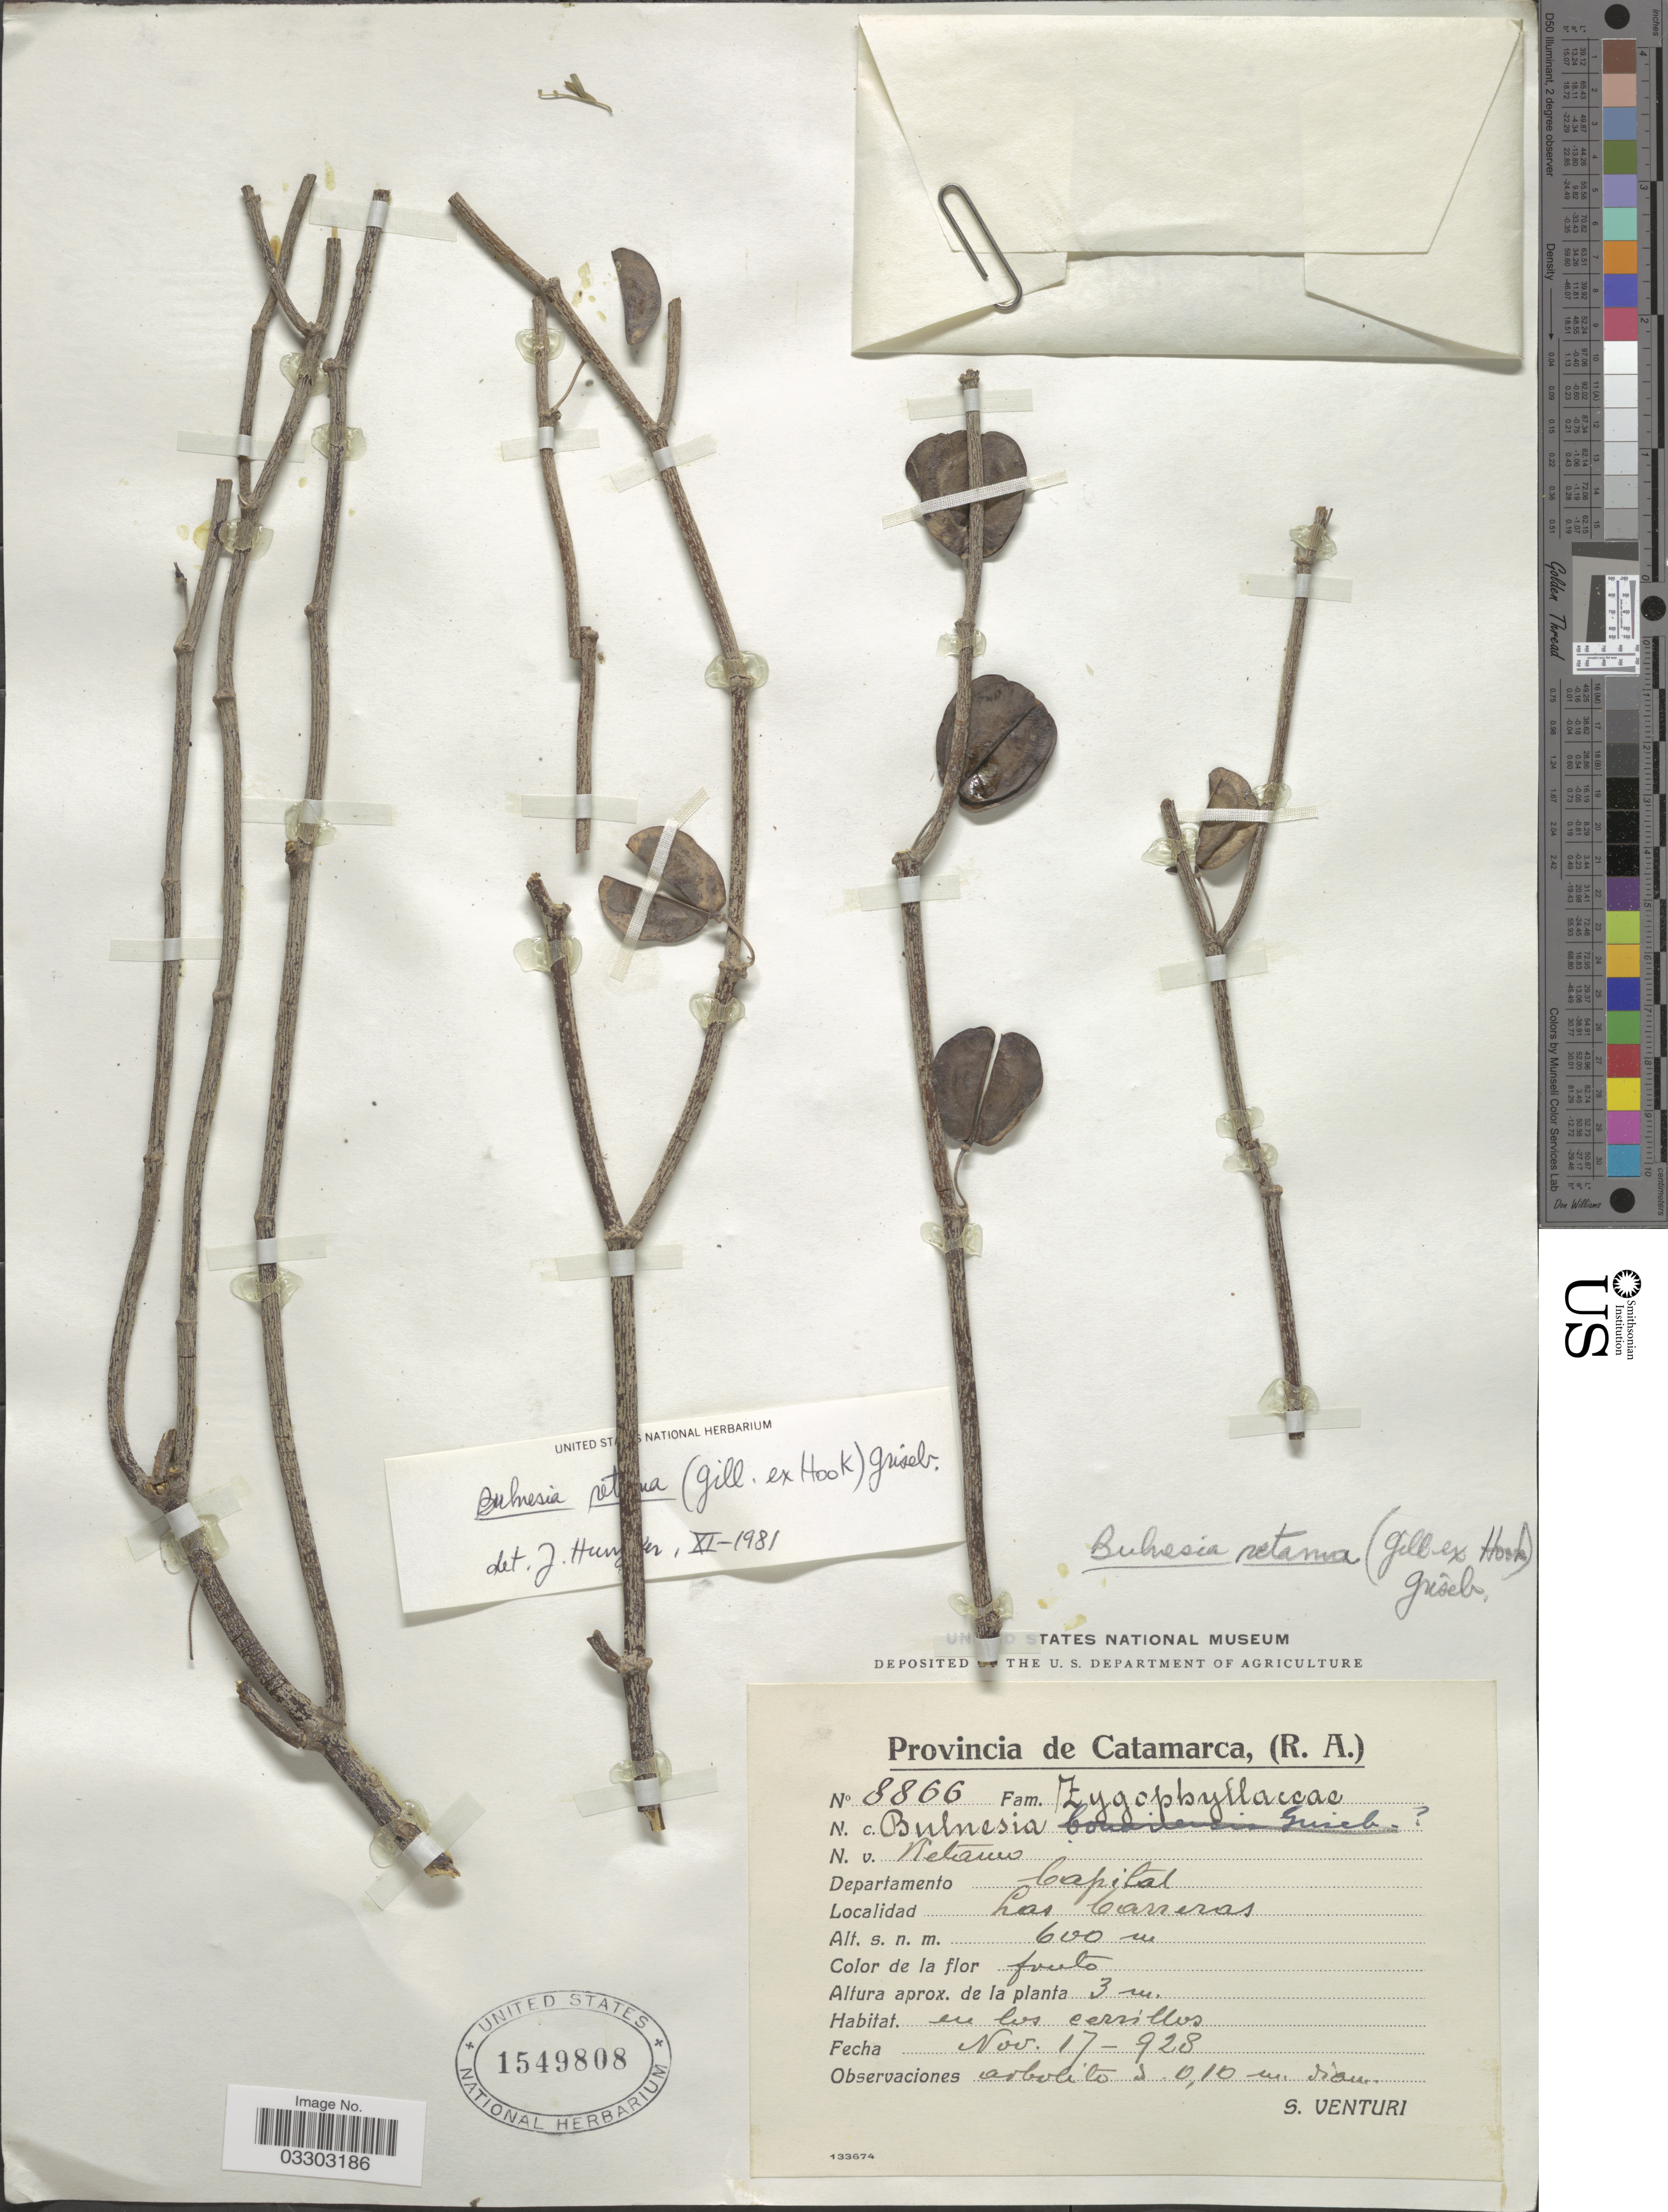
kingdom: Plantae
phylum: Tracheophyta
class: Magnoliopsida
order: Zygophyllales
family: Zygophyllaceae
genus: Bulnesia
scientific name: Bulnesia retama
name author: (Gillies ex Hook. & Arn.) Griseb.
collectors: S. Venturi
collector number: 8866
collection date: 1928-11-17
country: Argentina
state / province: Catamarca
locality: Departamento Capital. Las Carreras.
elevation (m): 600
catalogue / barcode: US 1549808